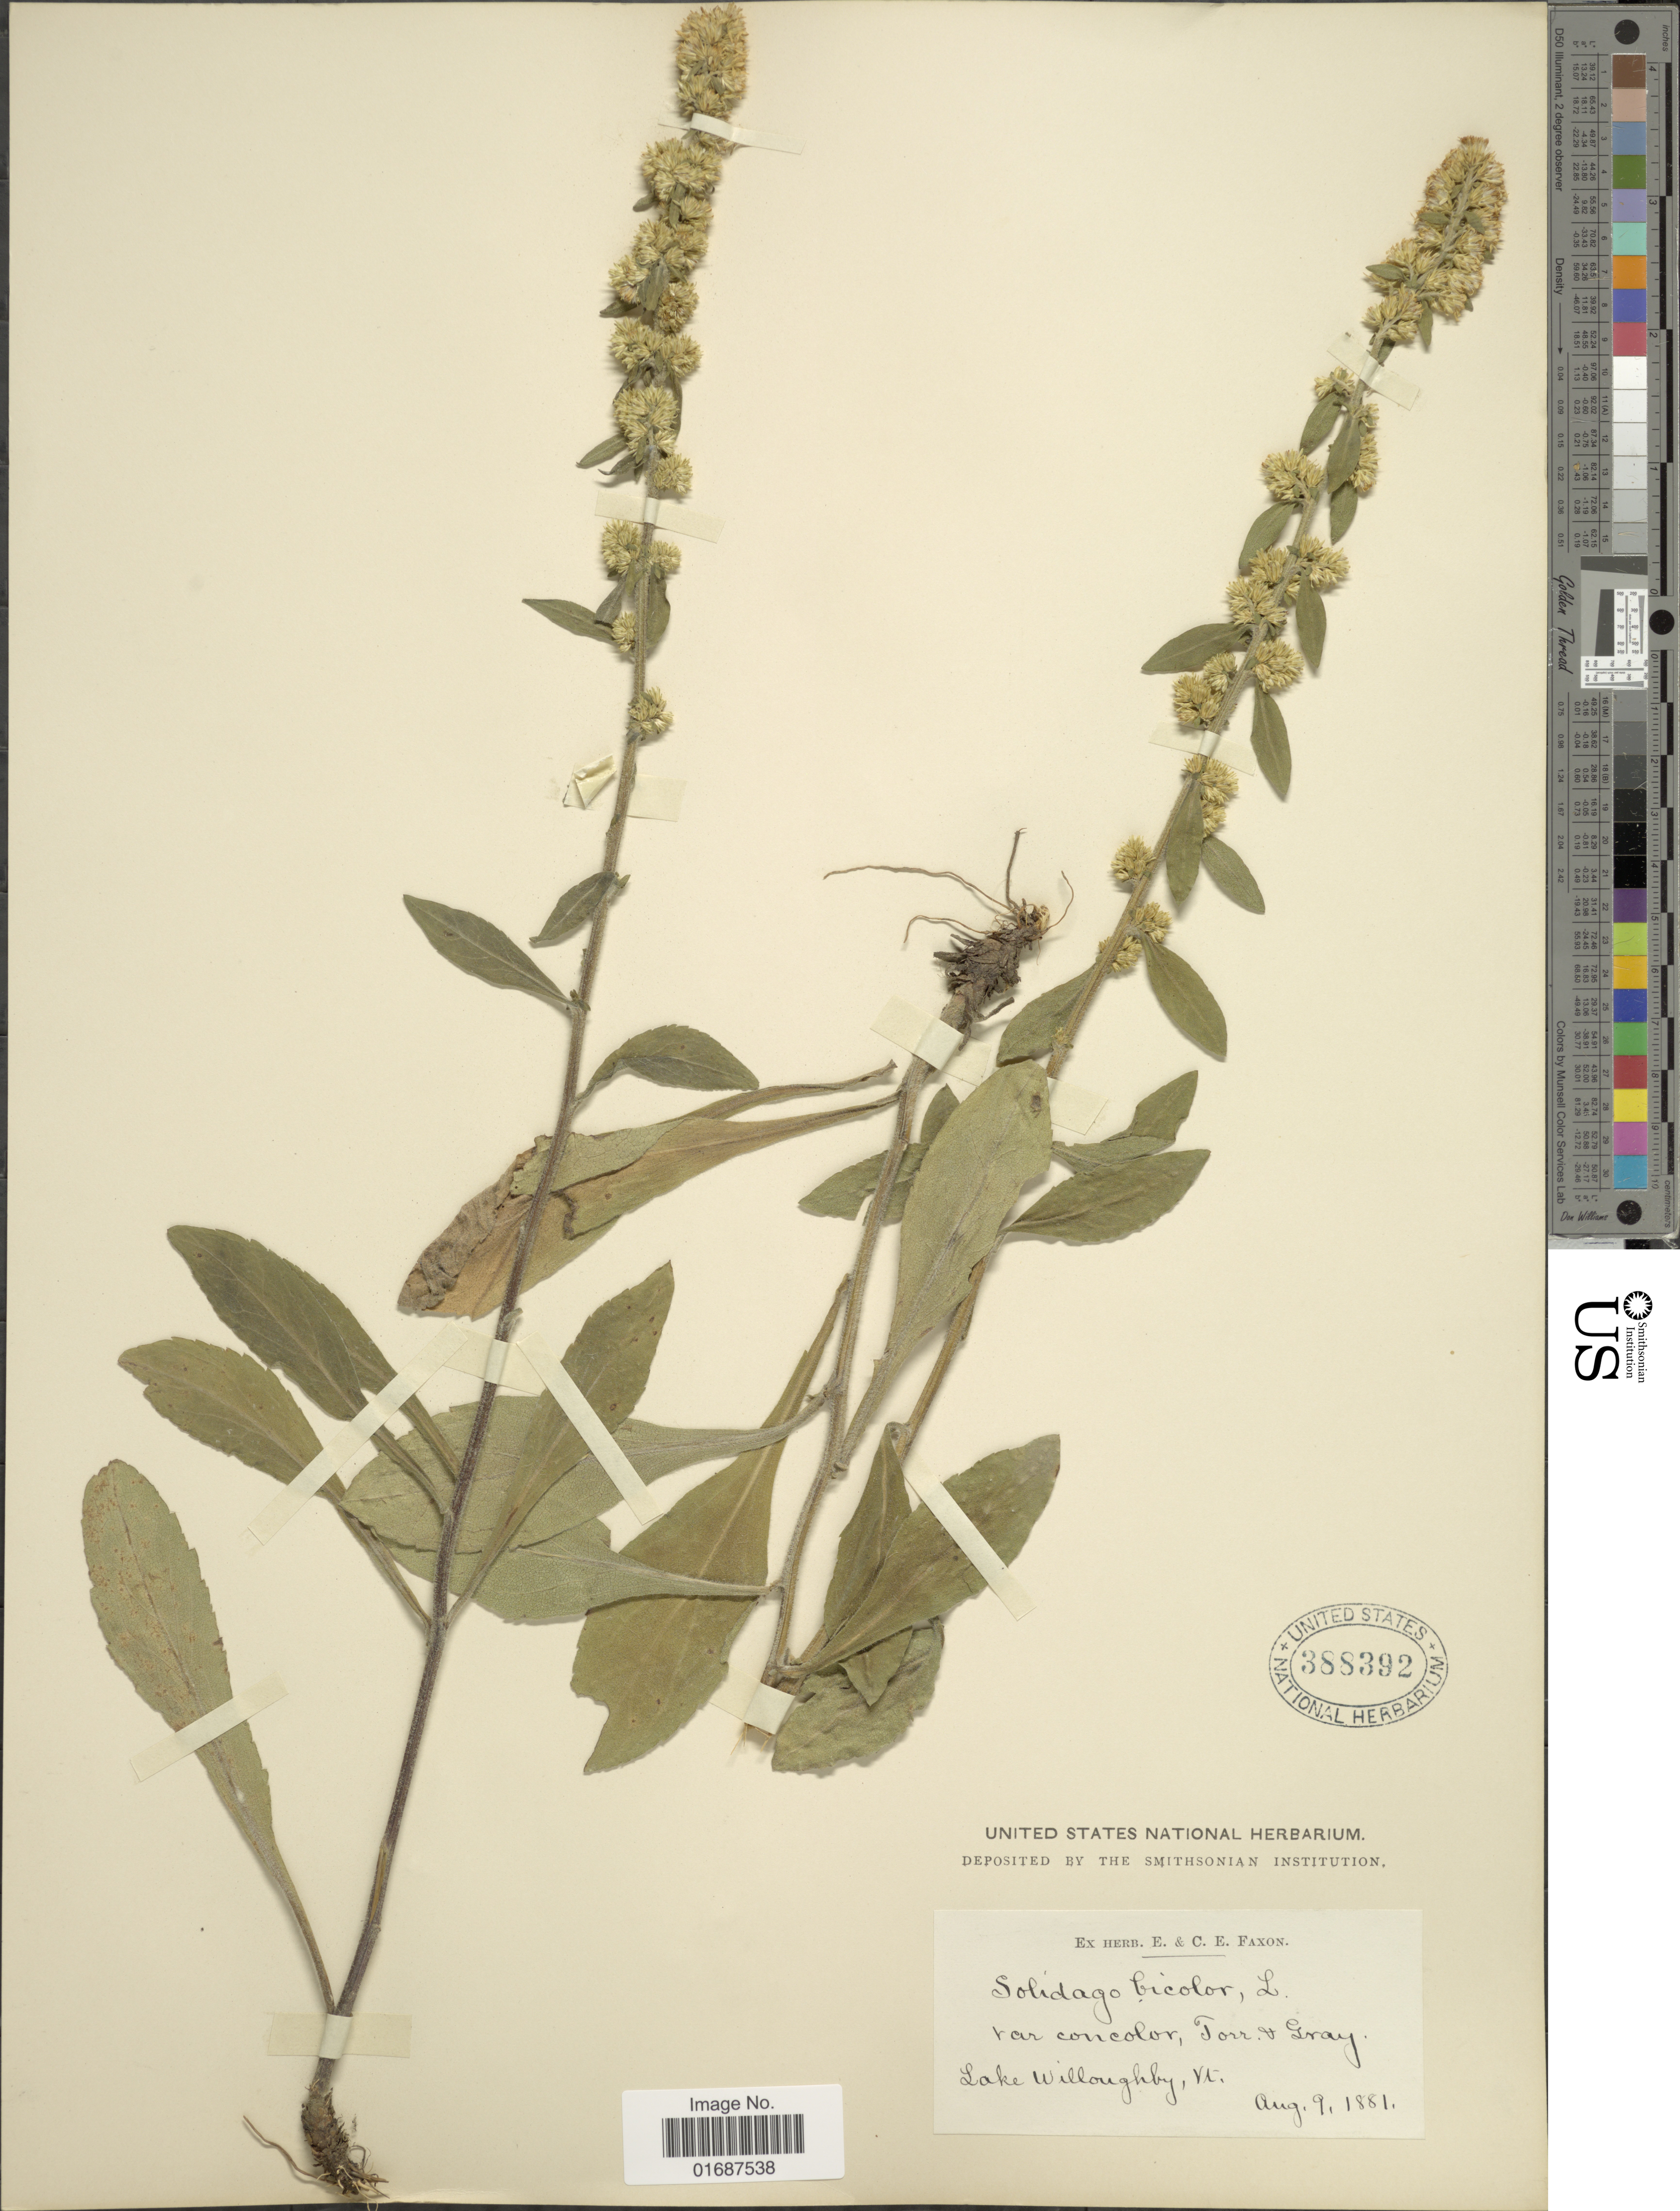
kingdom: Plantae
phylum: Tracheophyta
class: Magnoliopsida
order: Asterales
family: Asteraceae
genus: Solidago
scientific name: Solidago hispida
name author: Muhl. ex Willd.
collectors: ex herb. E. & C.E. Faxon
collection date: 1881-08-09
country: United States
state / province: Vermont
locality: Lake Willoughby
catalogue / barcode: US 388392